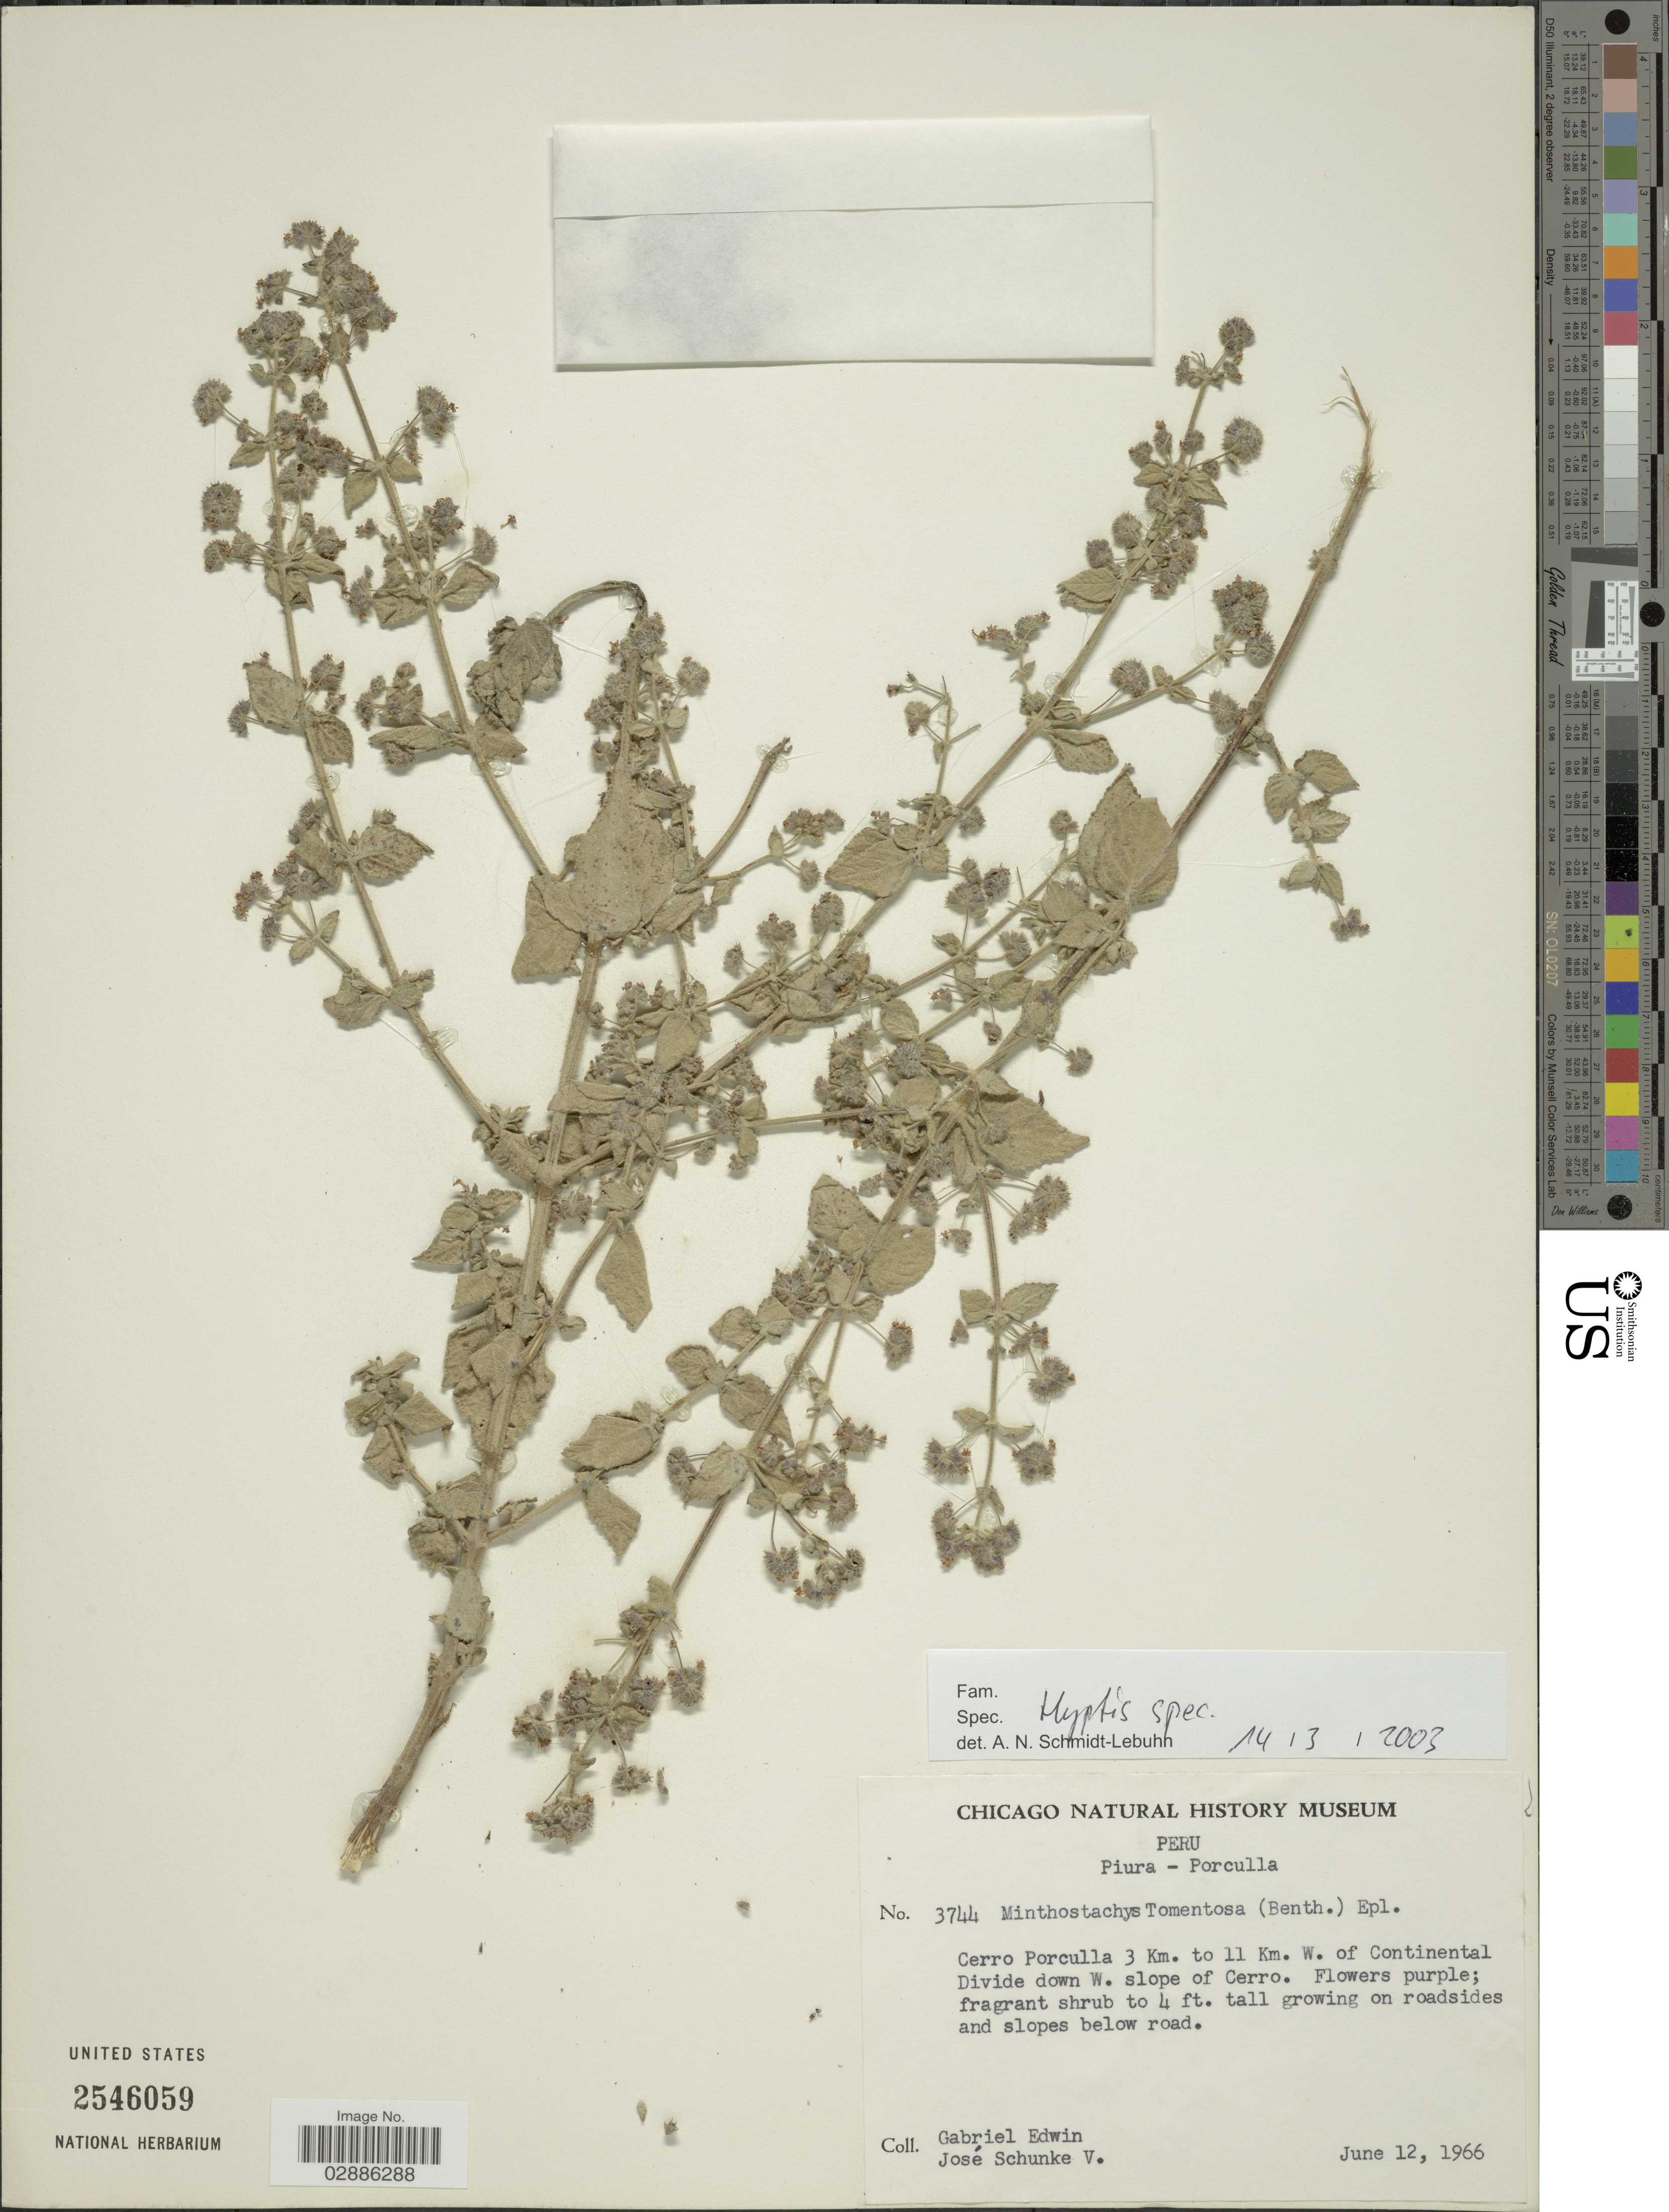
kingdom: Plantae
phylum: Tracheophyta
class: Magnoliopsida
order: Lamiales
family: Lamiaceae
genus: Hyptis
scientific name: Hyptis sp.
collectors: G. Edwin & J. Schunke Vigo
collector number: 3744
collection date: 1966-06-12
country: Peru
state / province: Piura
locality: Piura - Porculla, Cerro Porculla 3 Km. to 11 Km. W. of Continental Divide down W. slope of Cerro.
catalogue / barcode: US 2546059